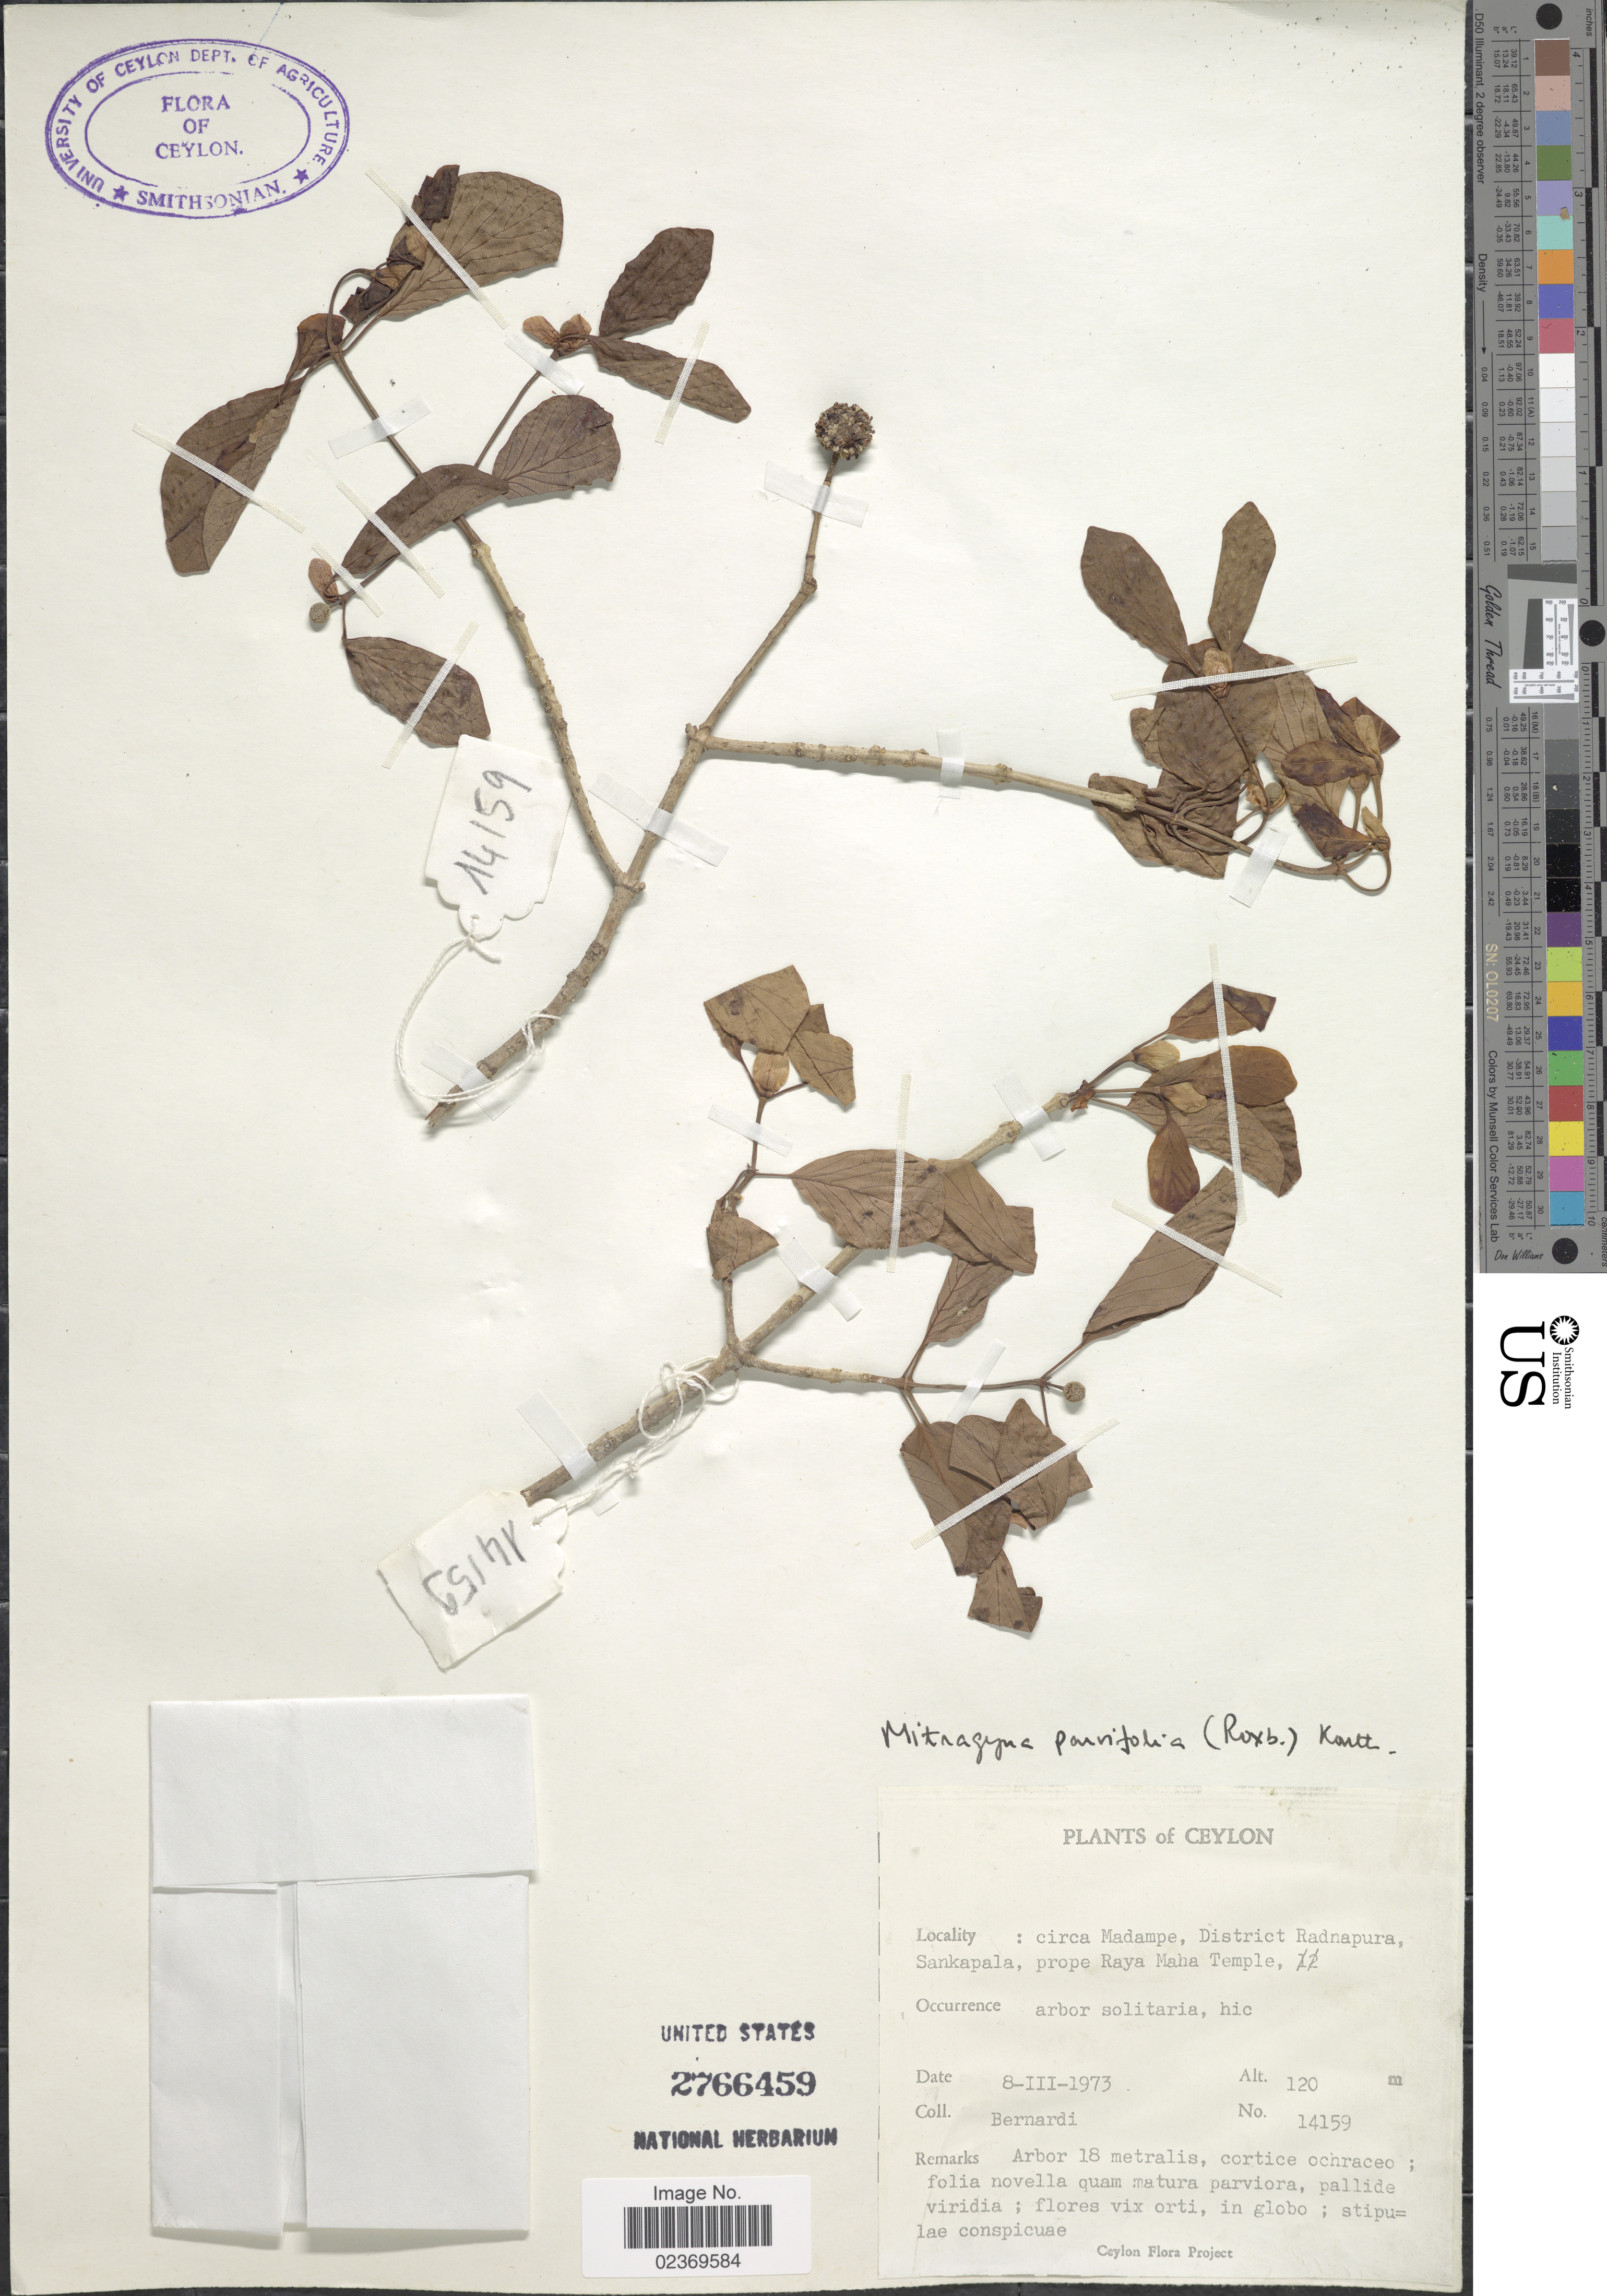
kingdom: Plantae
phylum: Tracheophyta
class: Magnoliopsida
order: Gentianales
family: Rubiaceae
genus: Mitragyna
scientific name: Mitragyna parvifolia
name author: (Roxb.) Korth.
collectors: Bernardi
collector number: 14159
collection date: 1973-03-08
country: Sri Lanka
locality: Ceylon, circa Madampe, District Radnapura Sankapala, prope Raya Maha Temple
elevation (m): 120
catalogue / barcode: US 2766459